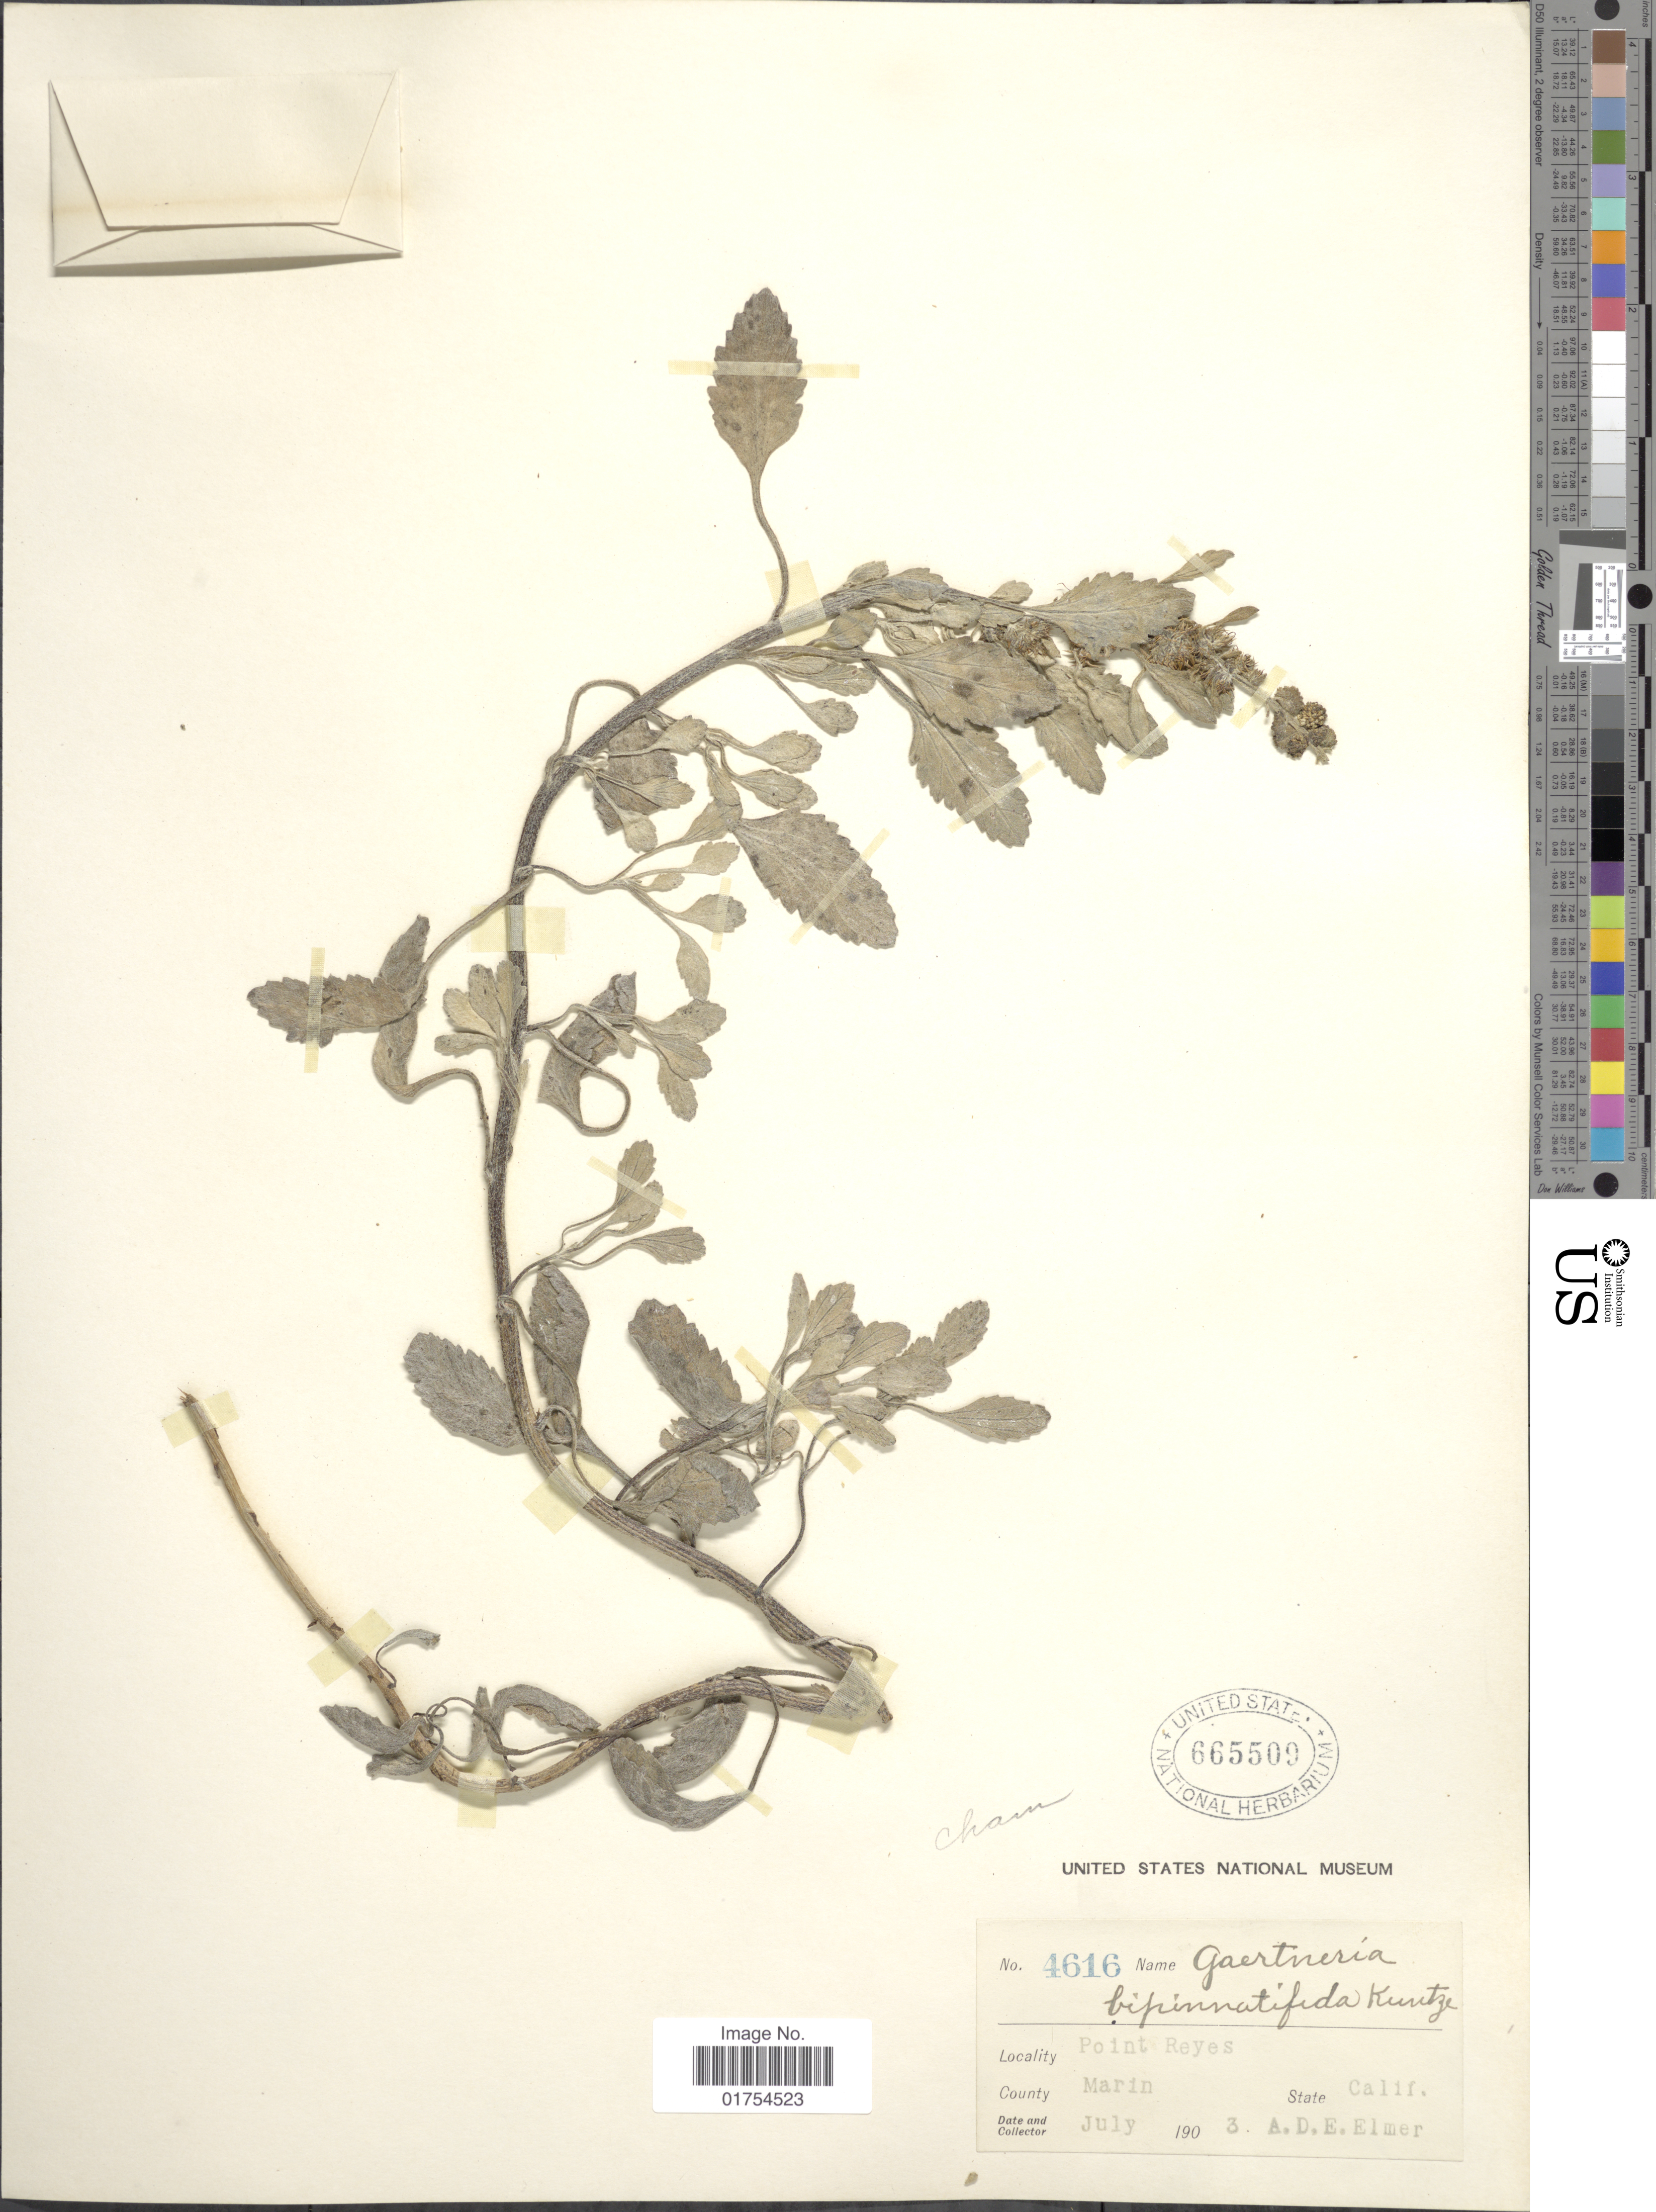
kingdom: Plantae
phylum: Tracheophyta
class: Magnoliopsida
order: Asterales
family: Asteraceae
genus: Franseria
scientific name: Franseria chamissonis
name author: Less.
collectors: A. D. E. Elmer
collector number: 4616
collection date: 1903-07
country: United States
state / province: California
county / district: Marin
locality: Point Reyes, County Marin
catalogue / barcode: US 665509